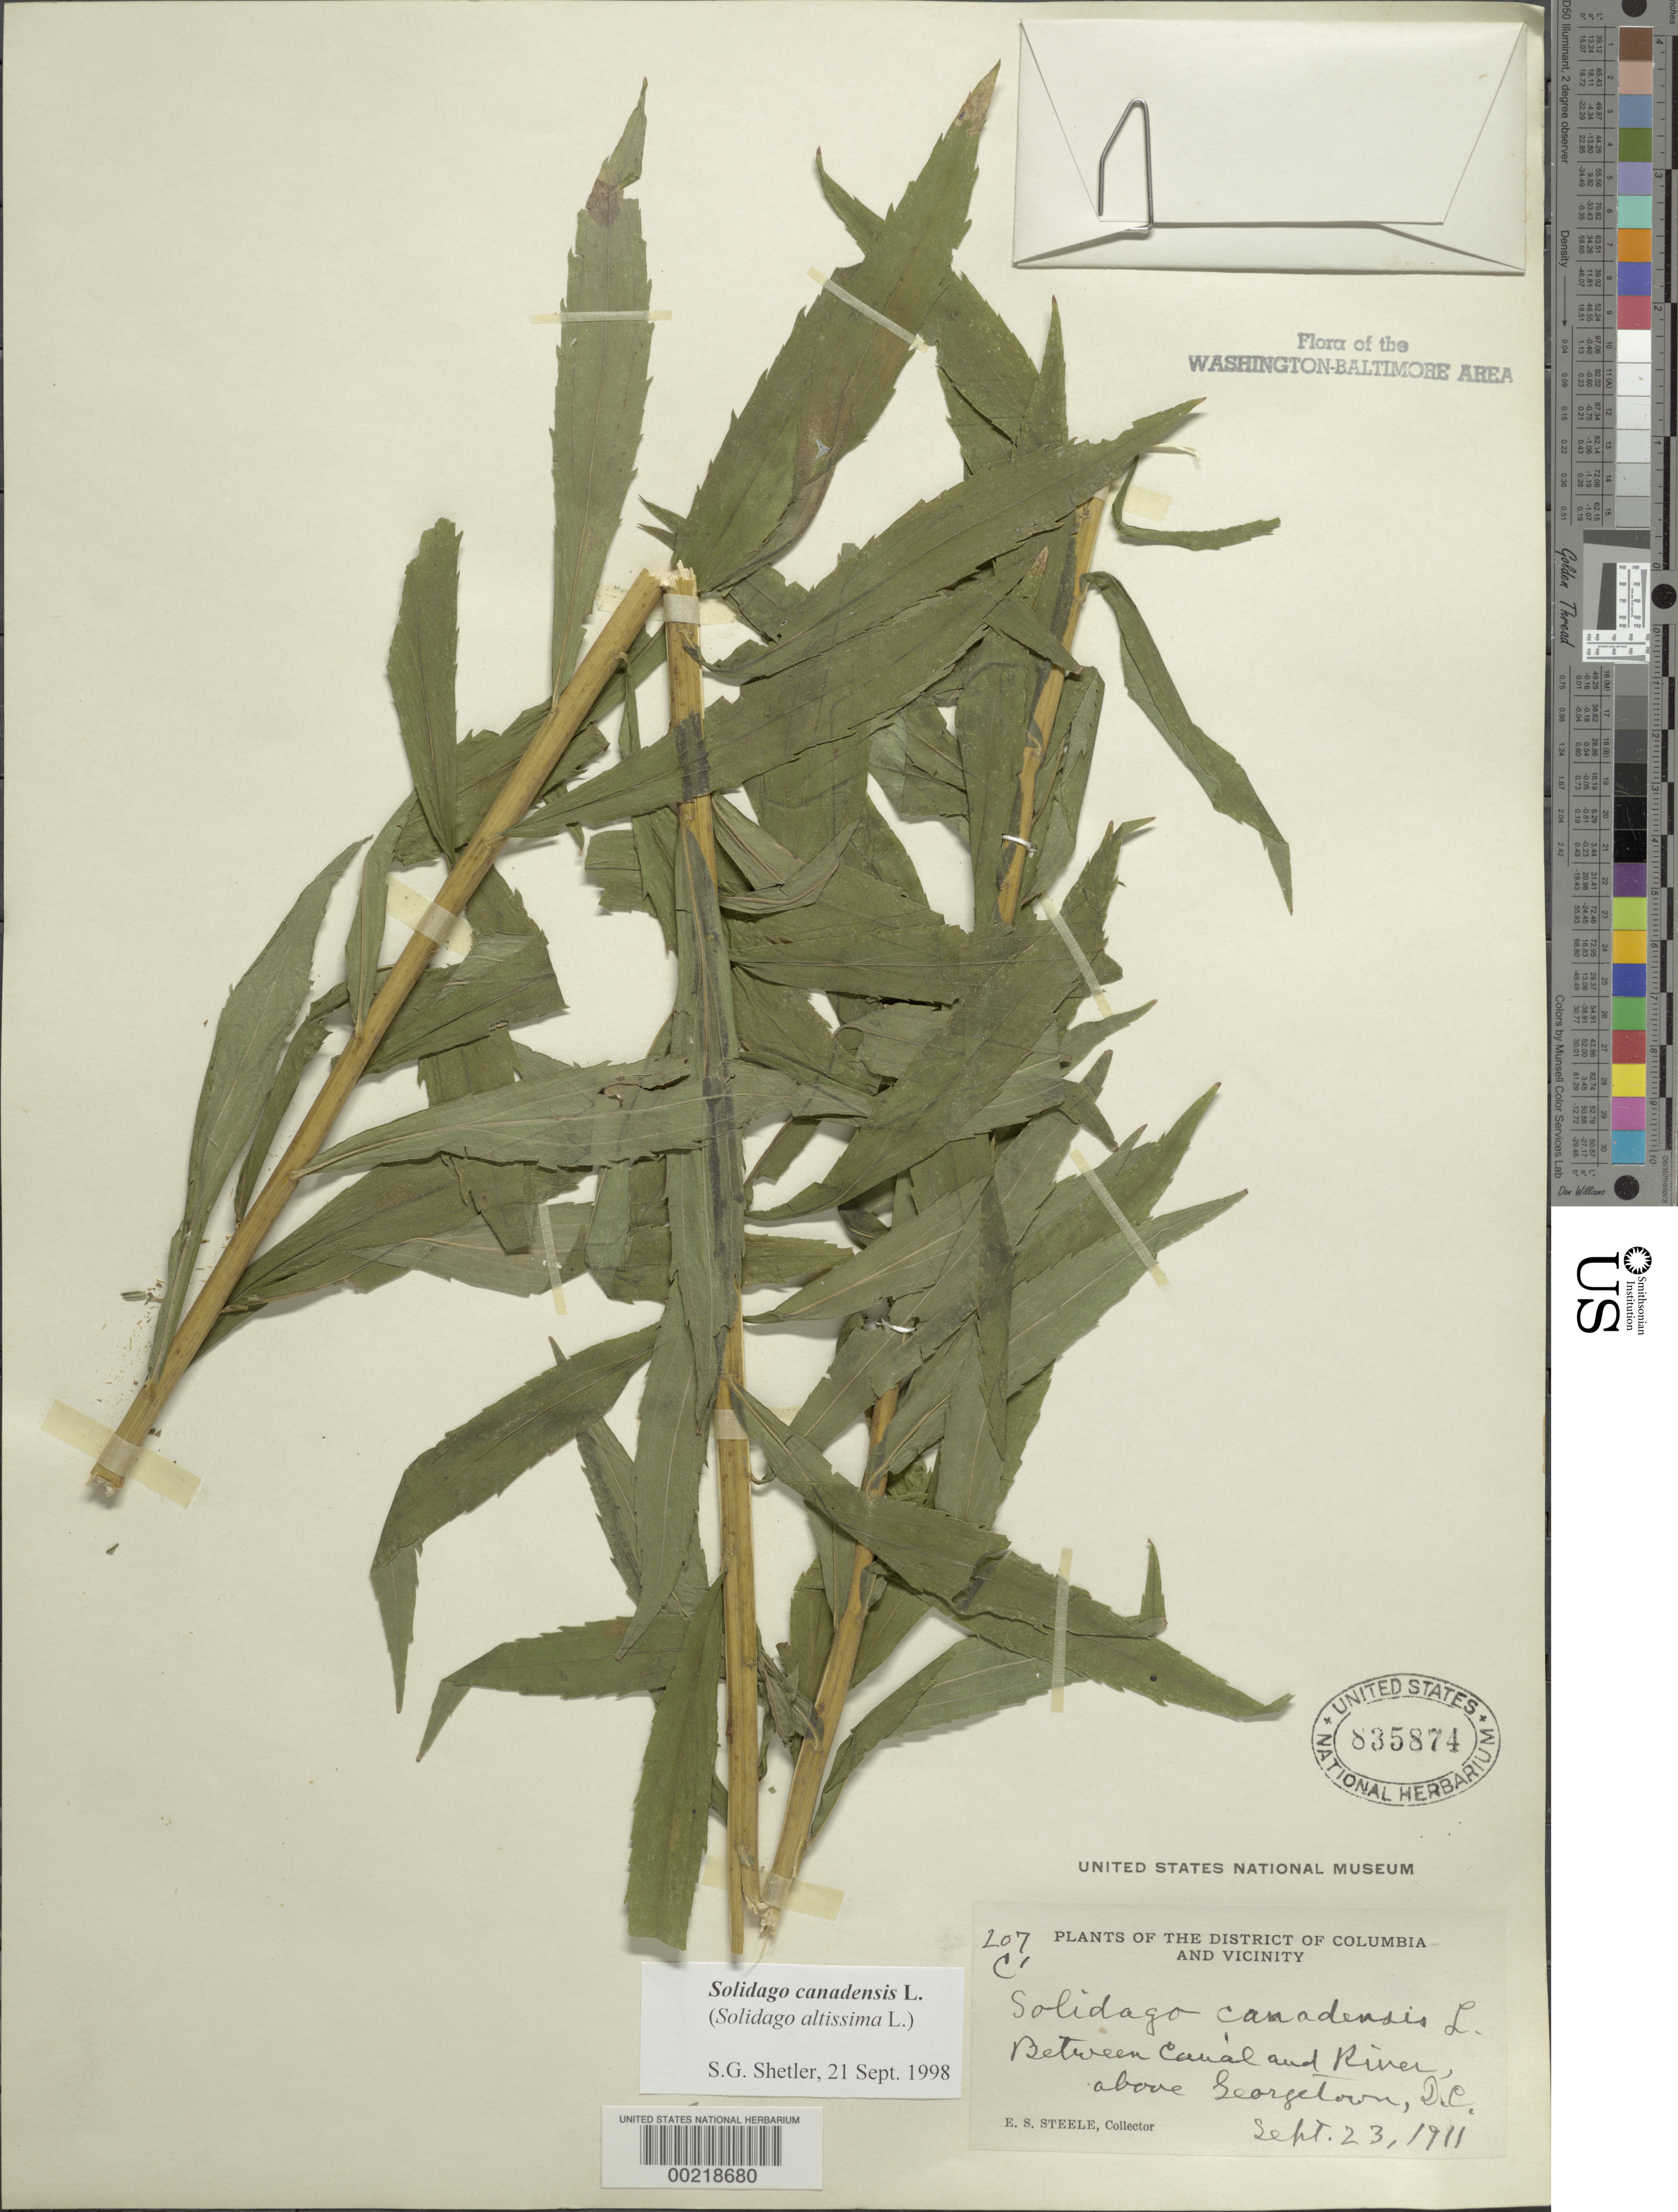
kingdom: Plantae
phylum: Tracheophyta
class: Magnoliopsida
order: Asterales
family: Asteraceae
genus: Solidago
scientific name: Solidago canadensis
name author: L.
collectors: E. Steele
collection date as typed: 23 Sep 1911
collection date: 1911-09-23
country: United States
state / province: District of Columbia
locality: between Canal and River, above Georgetown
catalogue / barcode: US 835874